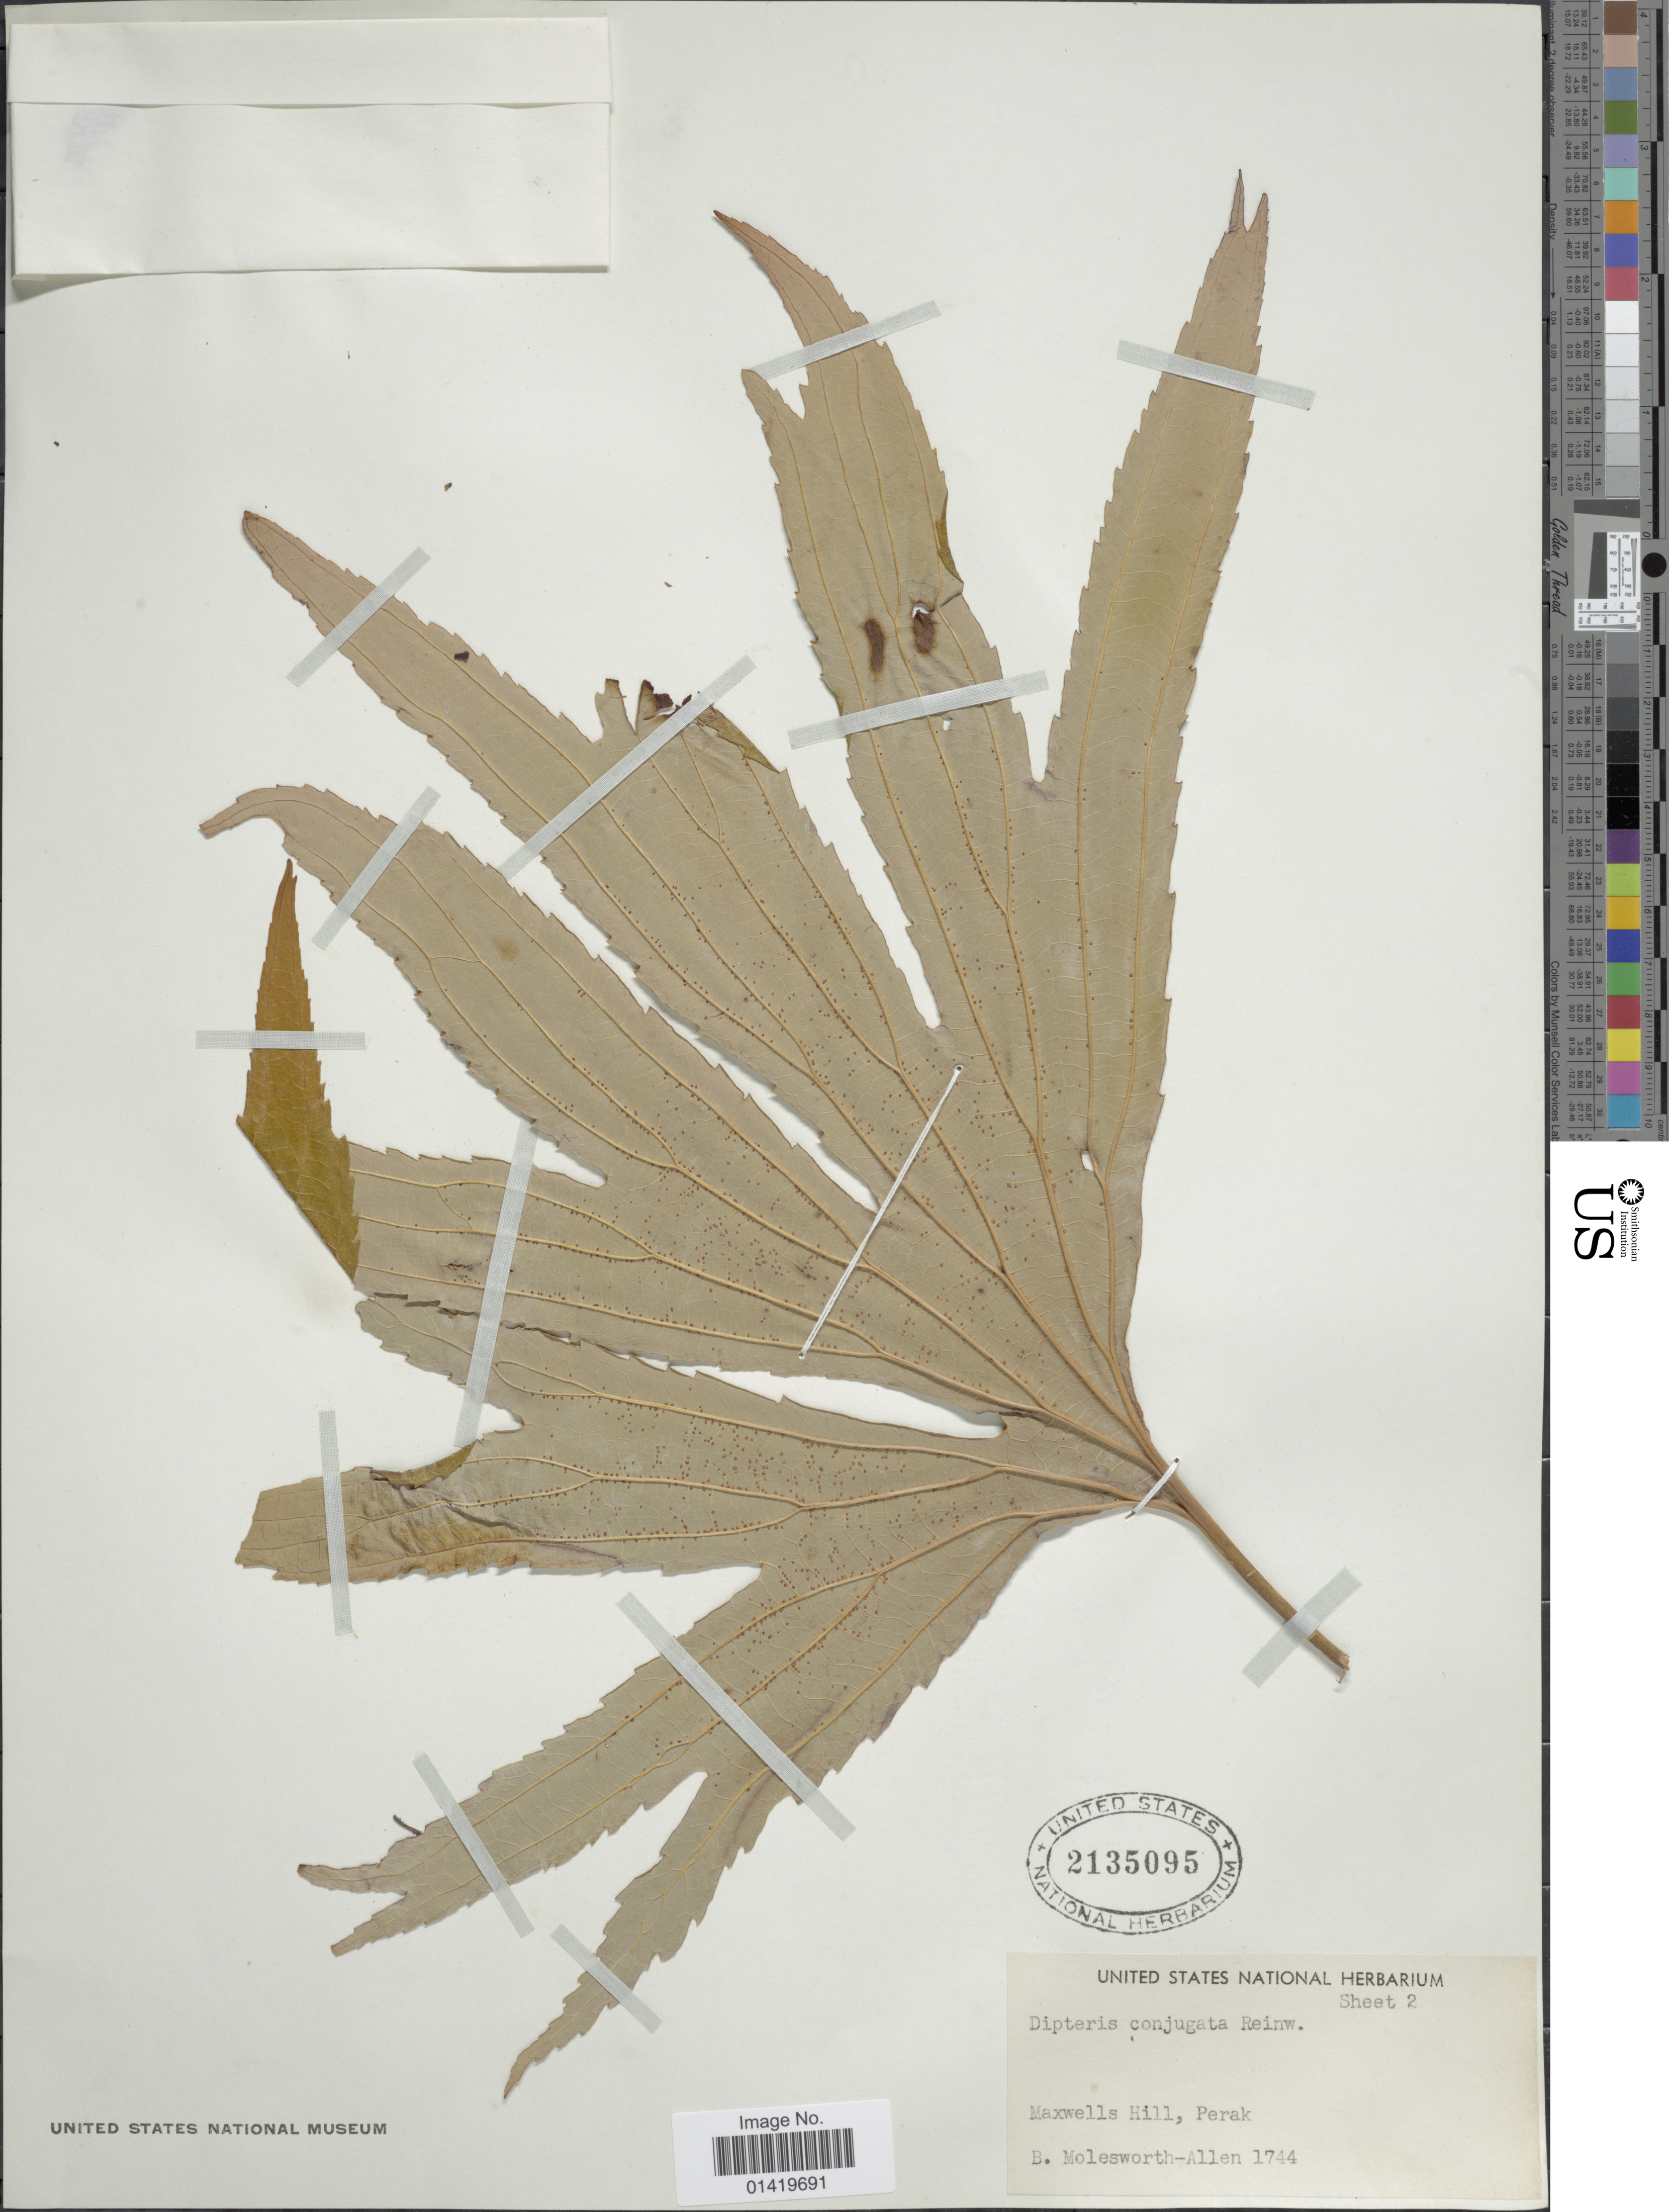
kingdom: Plantae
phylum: Tracheophyta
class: Polypodiopsida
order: Gleicheniales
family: Dipteridaceae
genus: Dipteris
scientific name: Dipteris conjugata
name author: Reinw.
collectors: B. E. G. Molesworth-Allen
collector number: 1744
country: Malaysia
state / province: Perak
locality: Maxwells Hill, Perak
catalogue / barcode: US 2135095